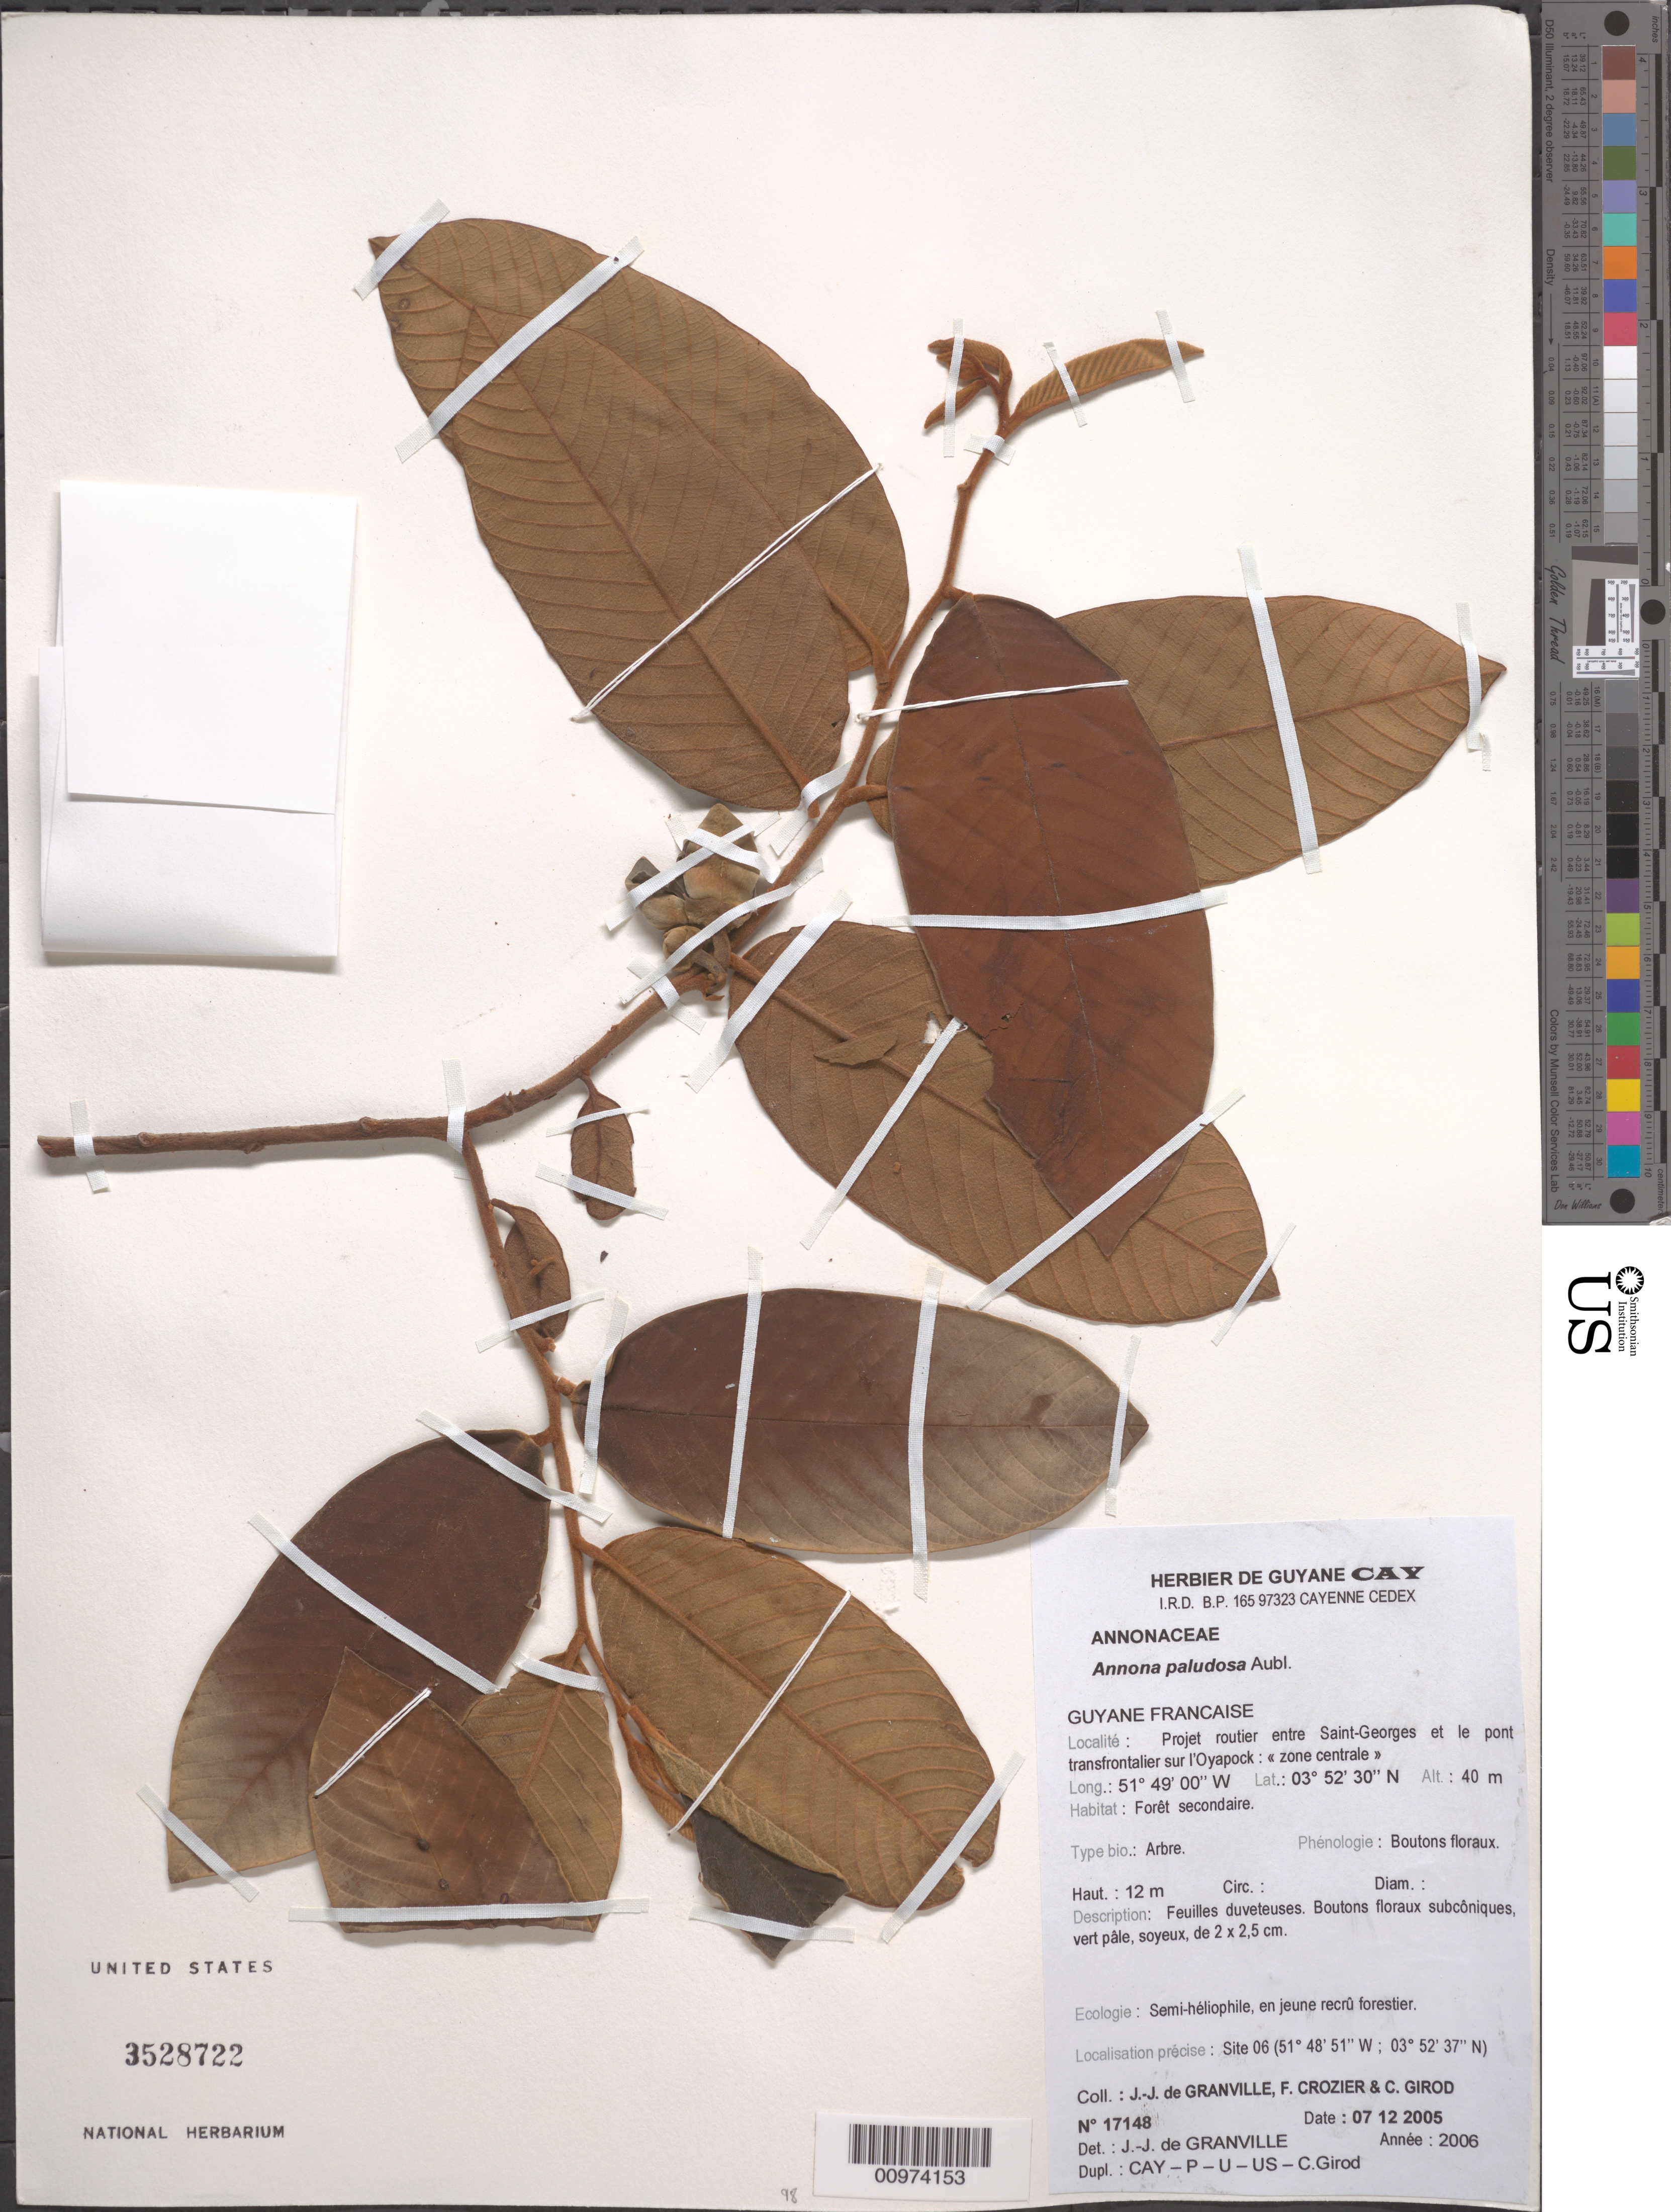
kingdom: Plantae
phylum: Tracheophyta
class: Magnoliopsida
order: Magnoliales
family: Annonaceae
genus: Annona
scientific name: Annona paludosa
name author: Aubl.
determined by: Granville, J. J. de, (CAY), Institut de Recherche pour le Developpement (IRD) (FRENCH GUIANA)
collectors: J.-J. de Granville, F. Crozier & C. Girod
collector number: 17148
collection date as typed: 7-Dec-05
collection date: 2005-12-07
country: French Guiana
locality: Project routier entre Saint-Georges et le pont transfrontalier sur l'Oyapock, "zone centrale"; site 06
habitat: Forêt secondaire; semi-heliophile en jeune recru forestier jeune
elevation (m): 40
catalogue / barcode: US 3528722